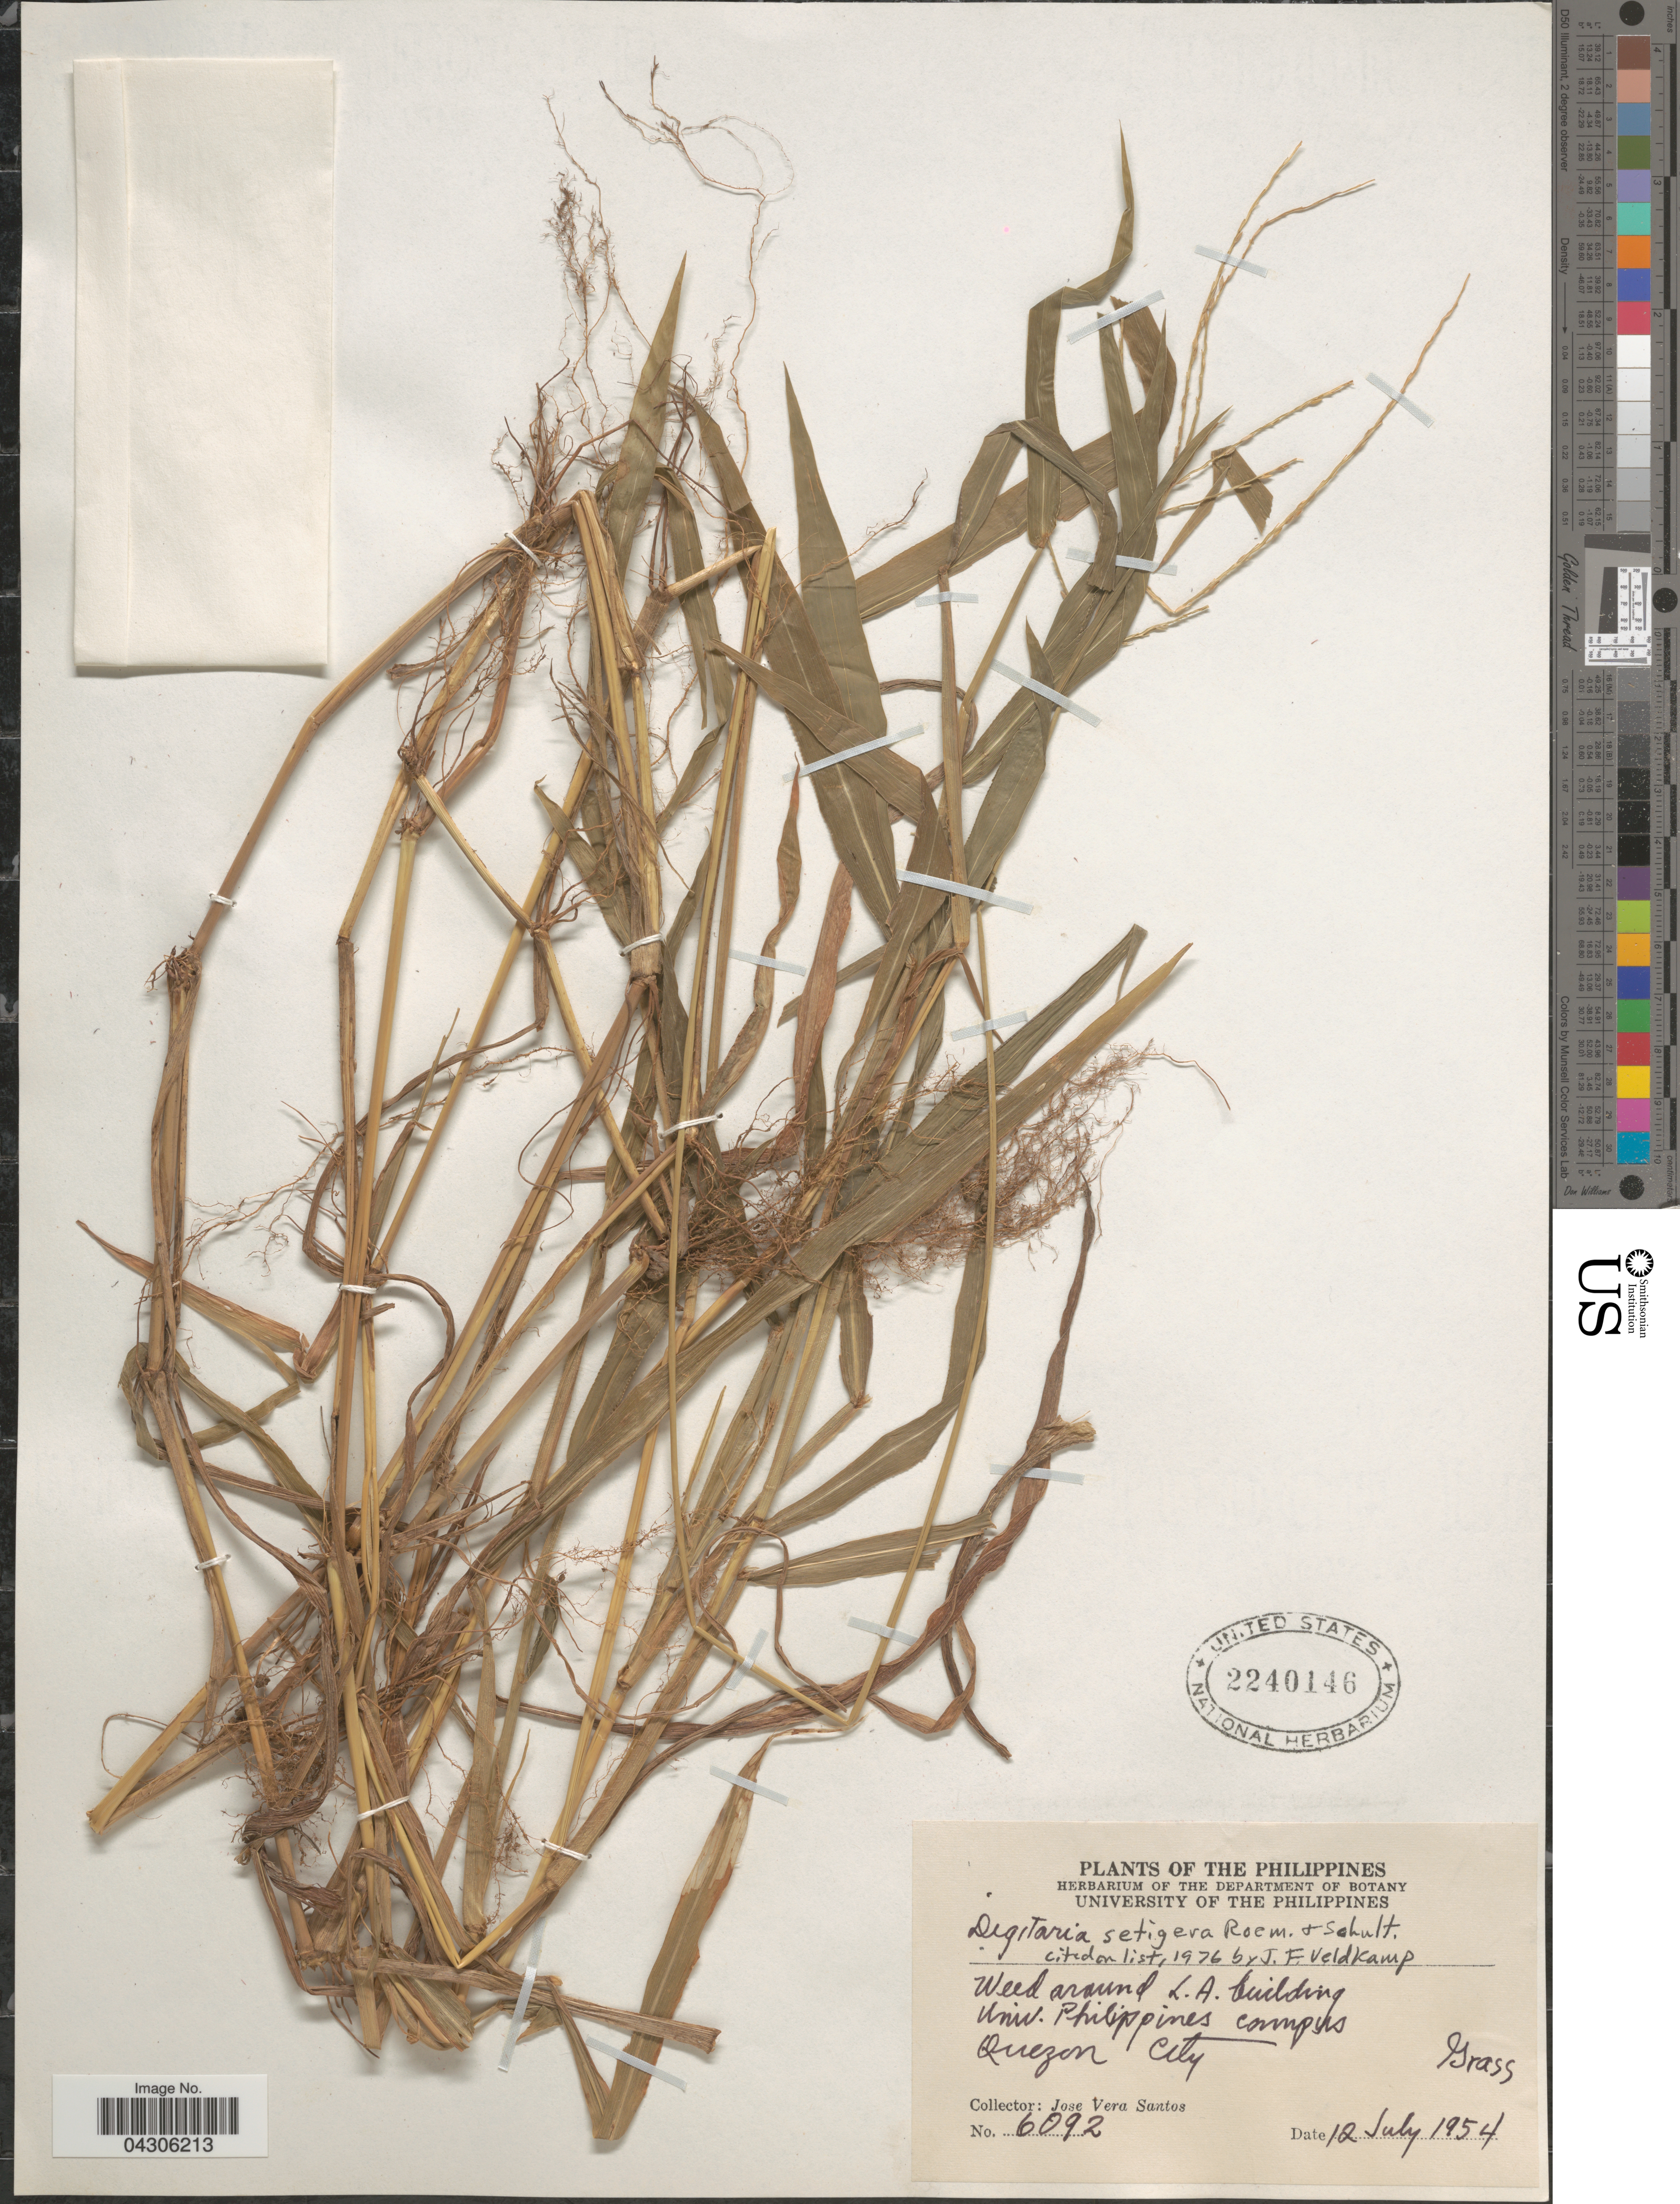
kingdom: Plantae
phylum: Tracheophyta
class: Liliopsida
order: Poales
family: Poaceae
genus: Digitaria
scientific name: Digitaria setigera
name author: Roth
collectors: J. Vera Santos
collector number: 6092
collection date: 1954-07-12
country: Philippines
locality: Weed around L.A. building. Univ. Philippines campus. Quezon City.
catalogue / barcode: US 2240146